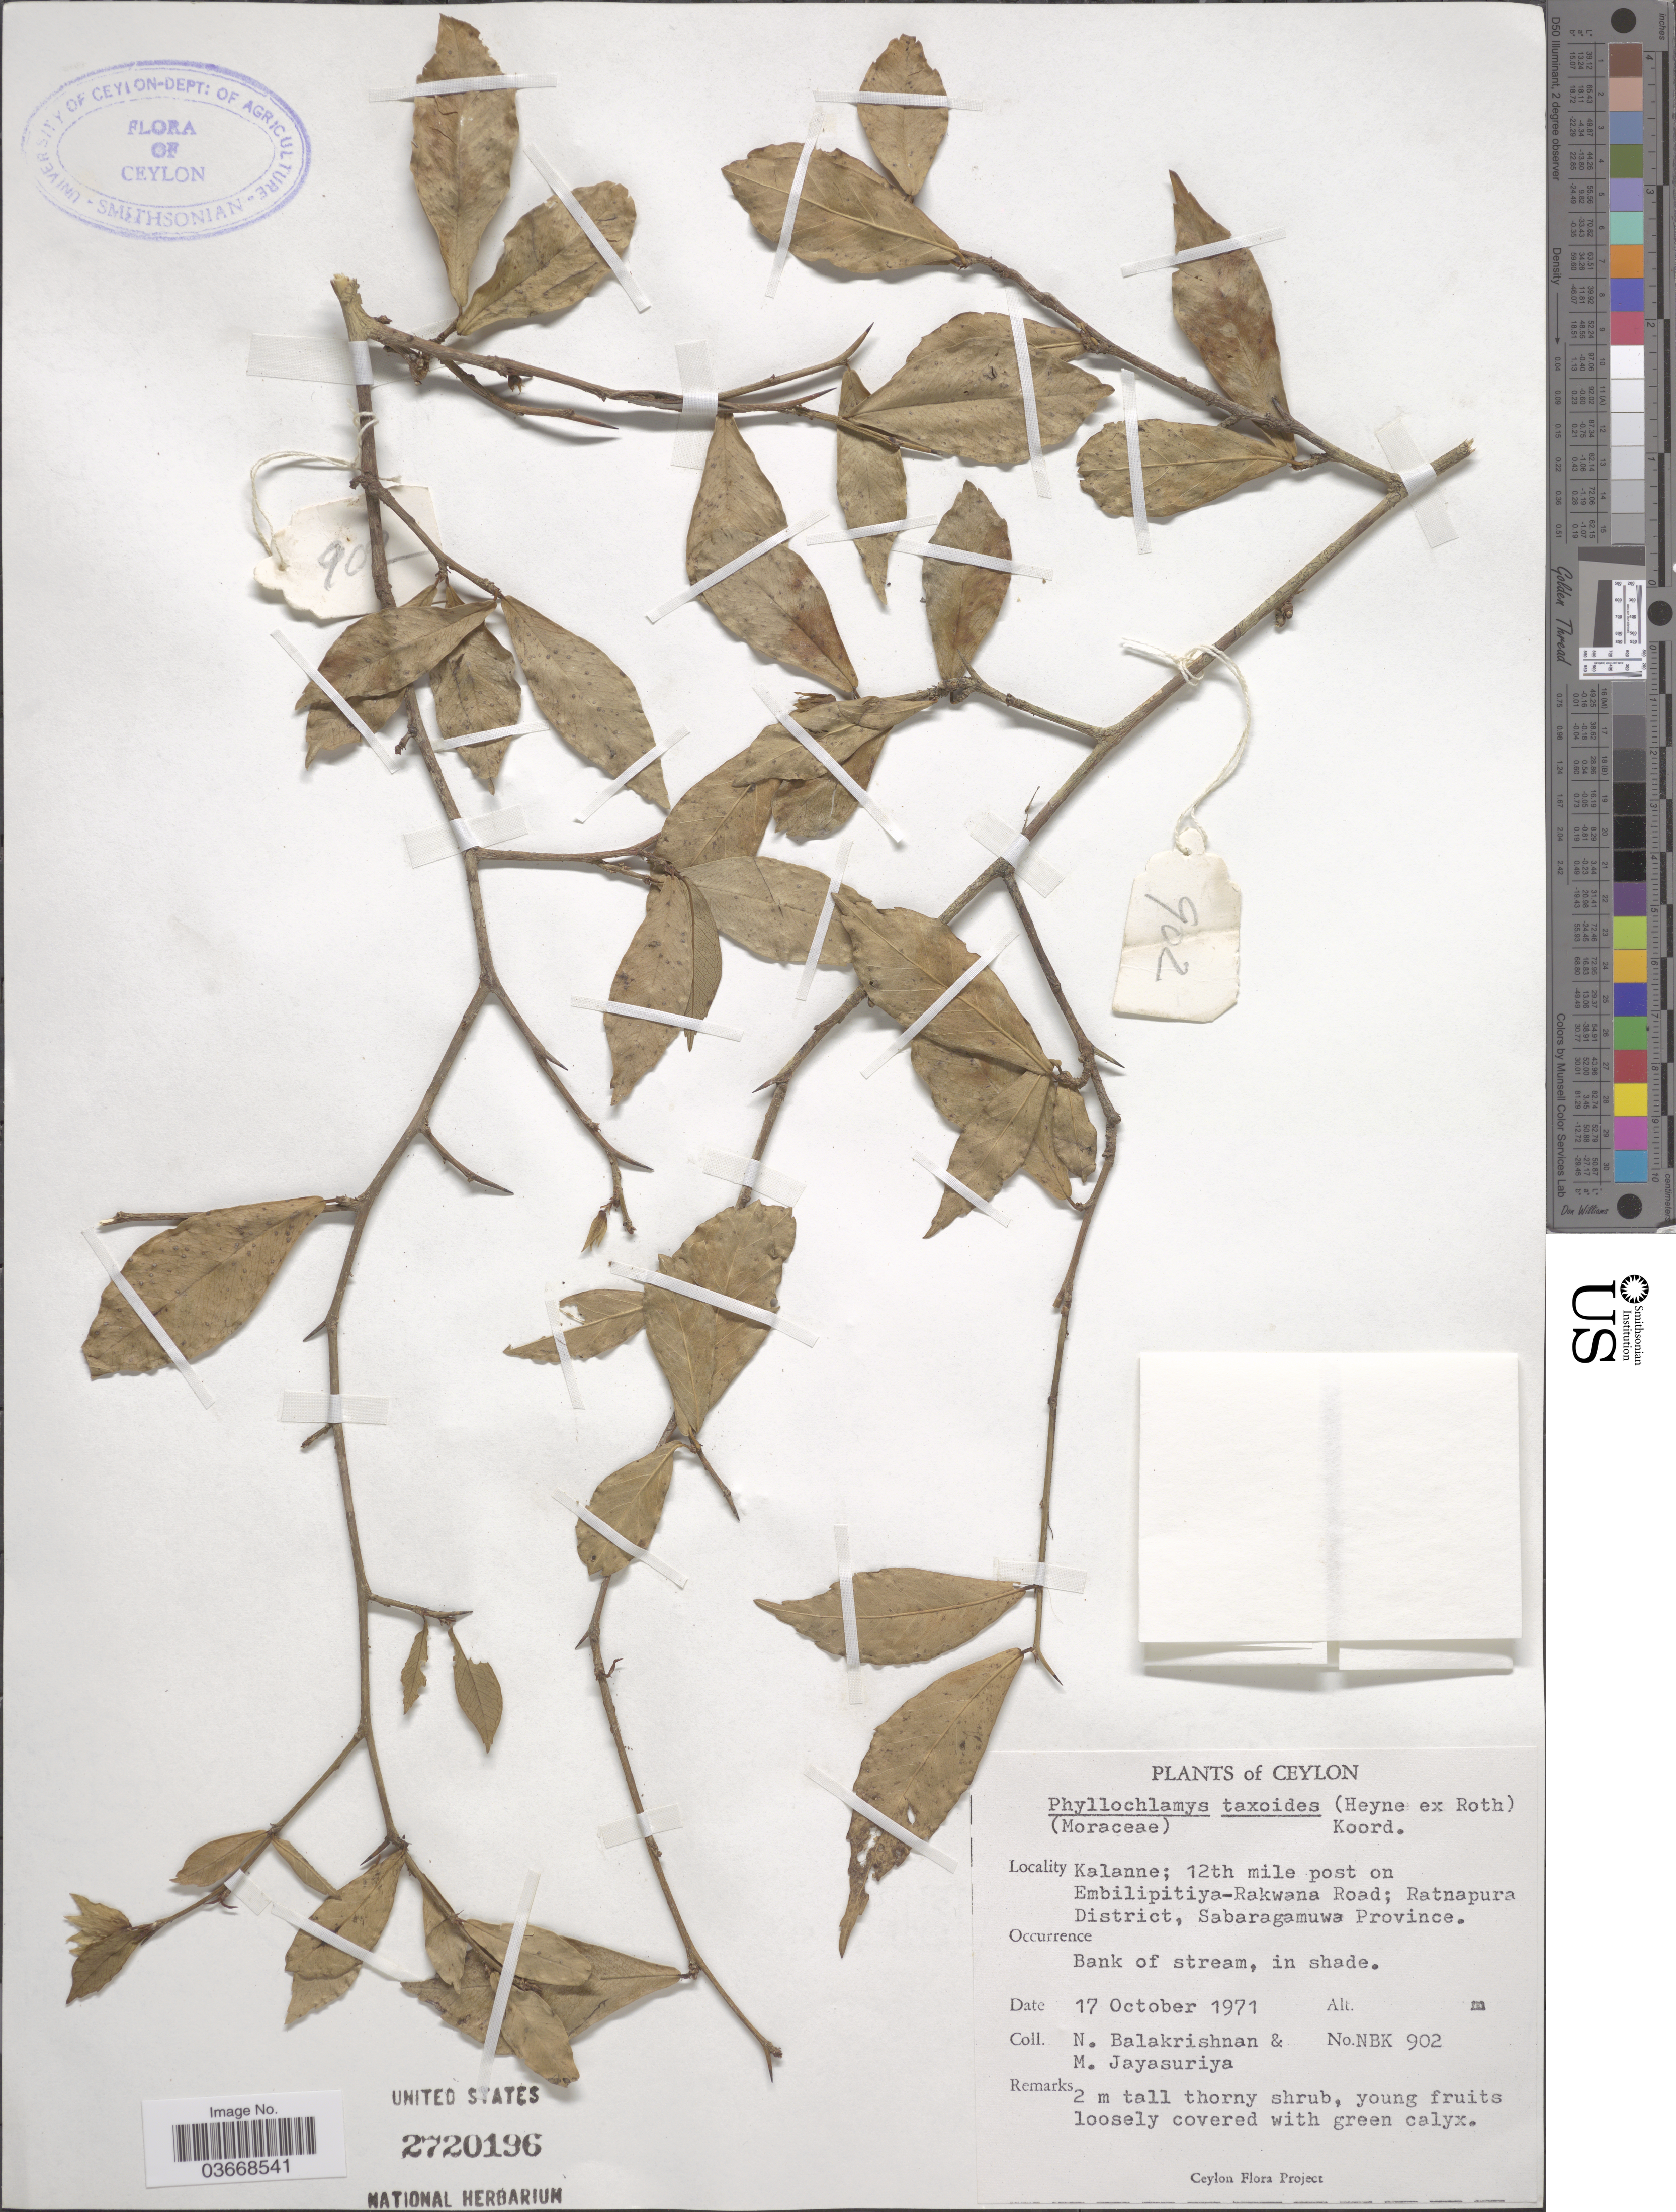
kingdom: Plantae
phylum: Tracheophyta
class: Magnoliopsida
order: Rosales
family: Moraceae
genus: Taxotrophis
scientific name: Taxotrophis taxoides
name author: (B. Heyne ex Roth) Chew ex E. M. Gardner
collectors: N. Balakrishnan & M. Jayasuriya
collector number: NBK902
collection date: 1971-10-17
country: Sri Lanka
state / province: Sabaragamuwa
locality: Ceylon. Kalanne; 12th mile post on Embilipitiya-Rakwana Road; Ratnapura District.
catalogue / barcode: US 2720196